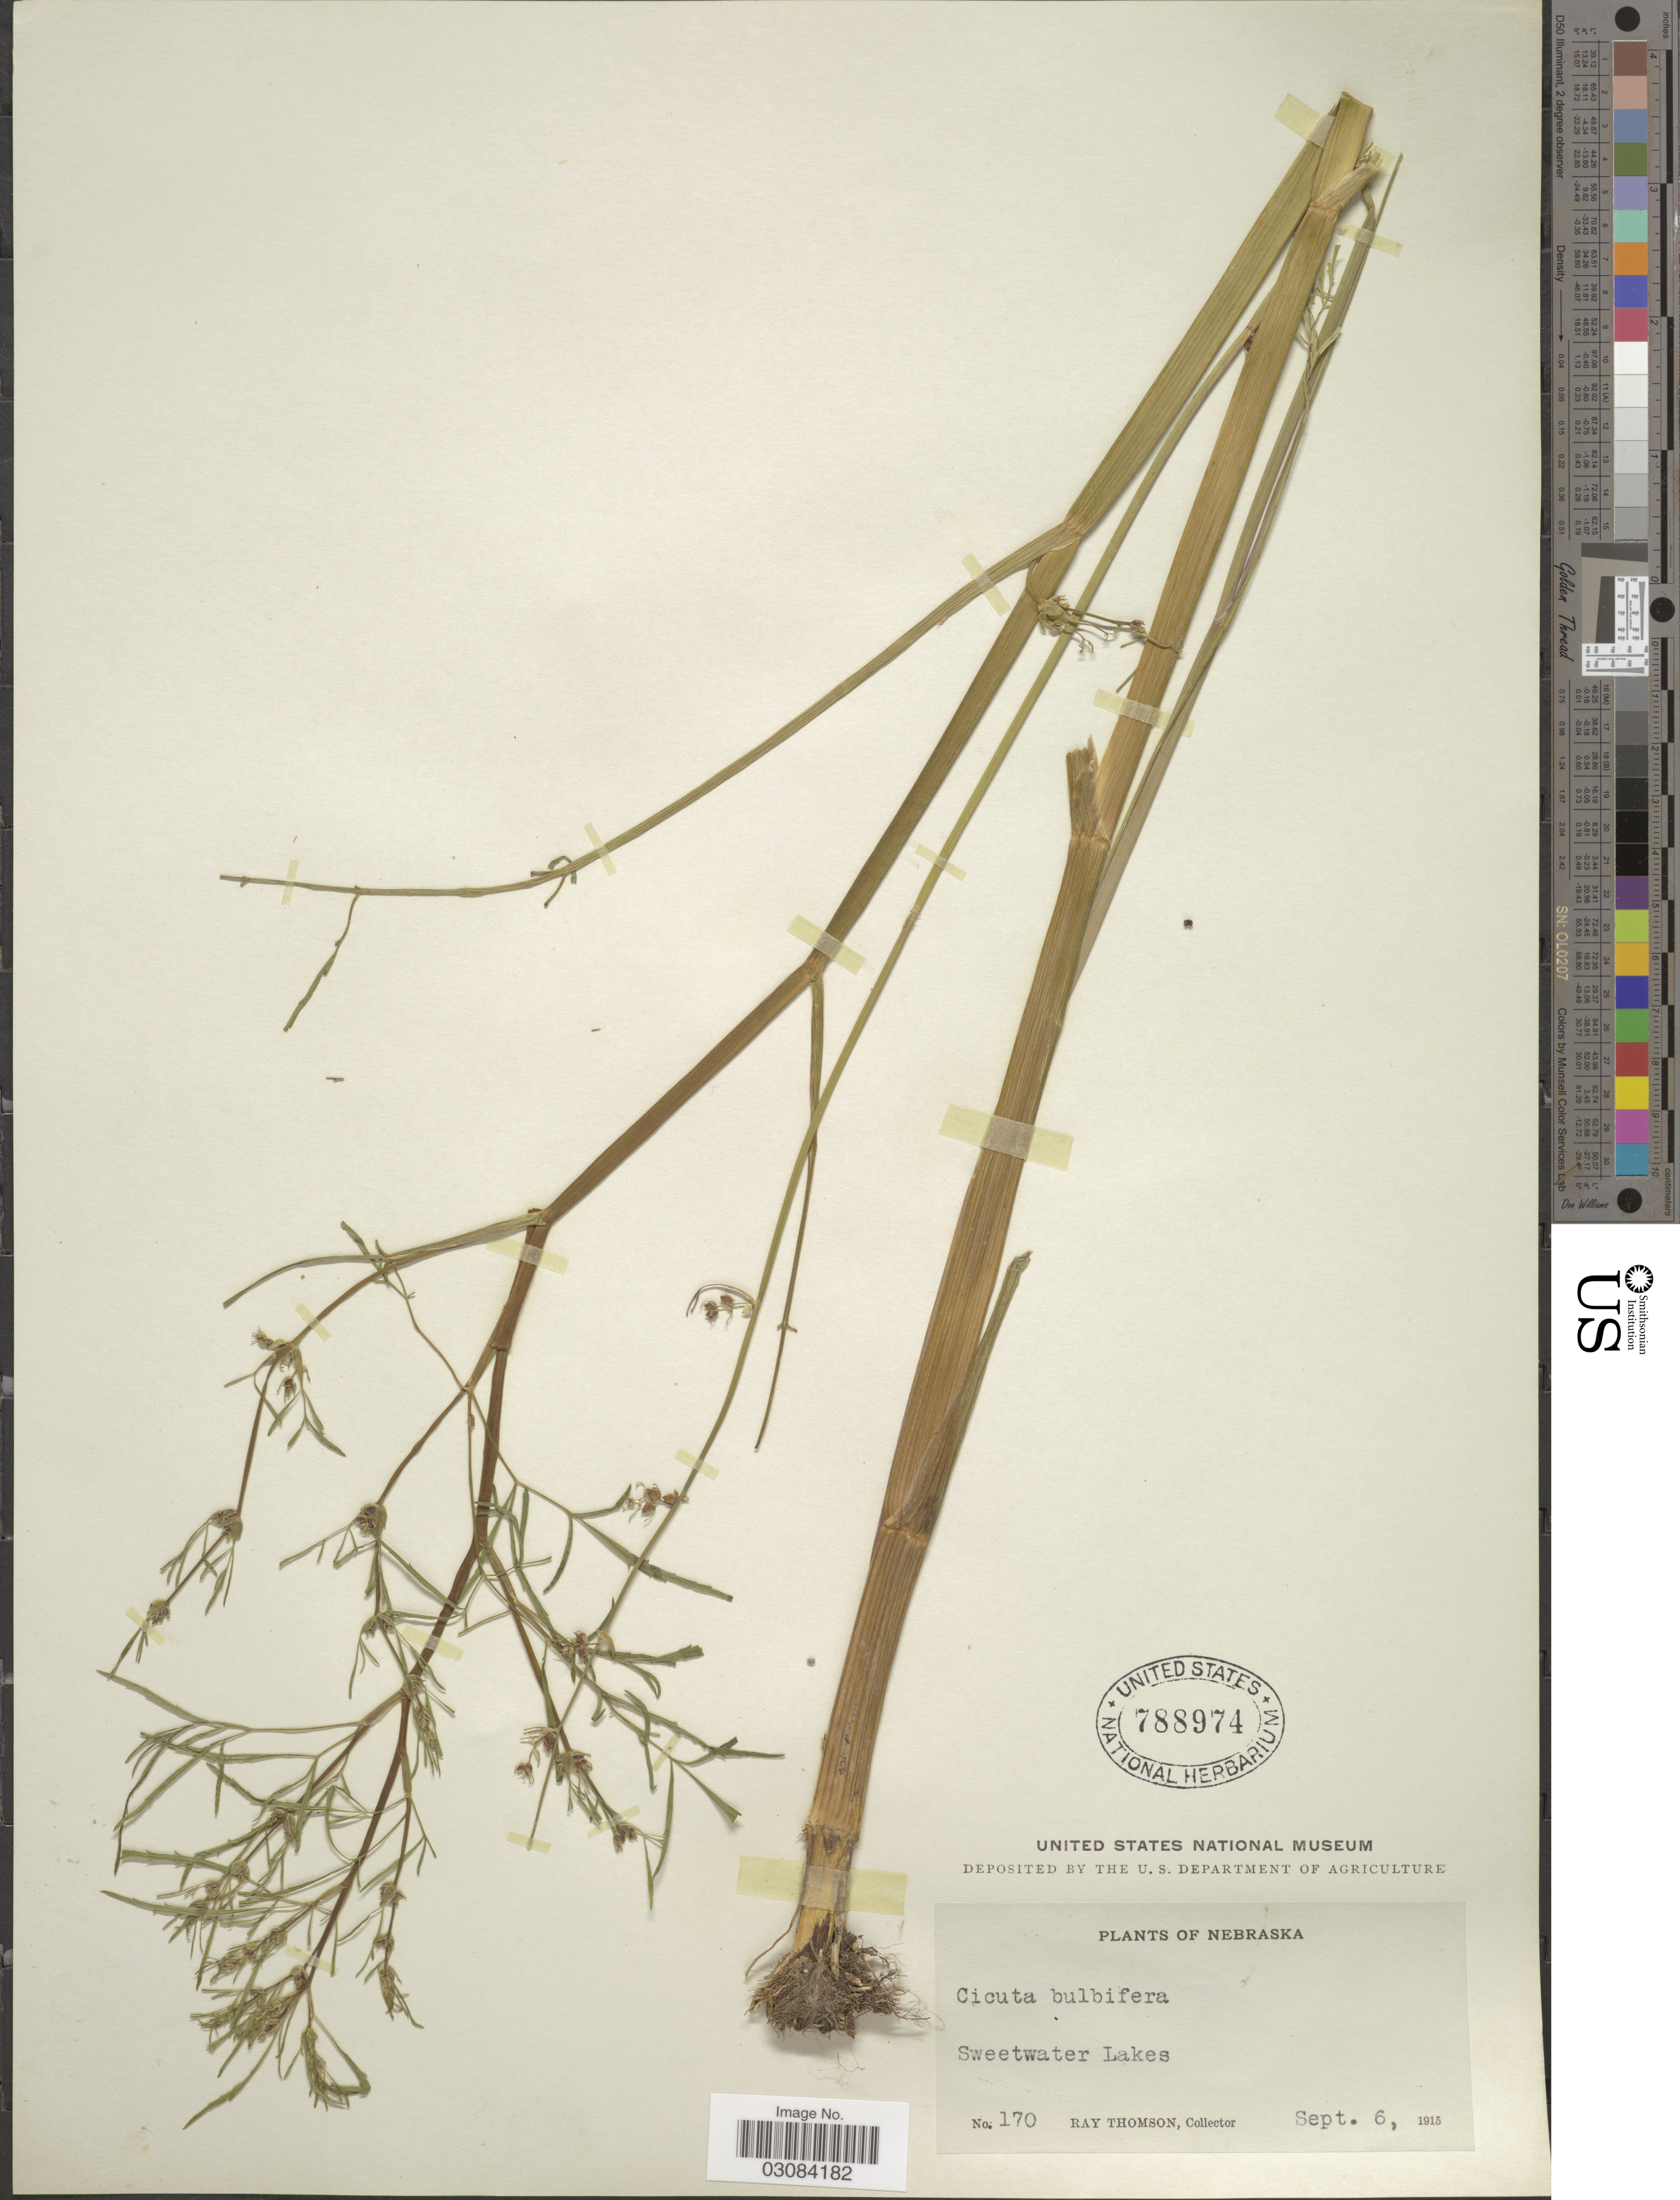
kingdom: Plantae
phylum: Tracheophyta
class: Magnoliopsida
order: Apiales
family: Apiaceae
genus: Cicuta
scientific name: Cicuta bulbifera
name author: L.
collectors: R. Thomson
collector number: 170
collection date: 1915-09-06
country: United States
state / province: Nebraska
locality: Sweetwater Lakes.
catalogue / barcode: US 788974